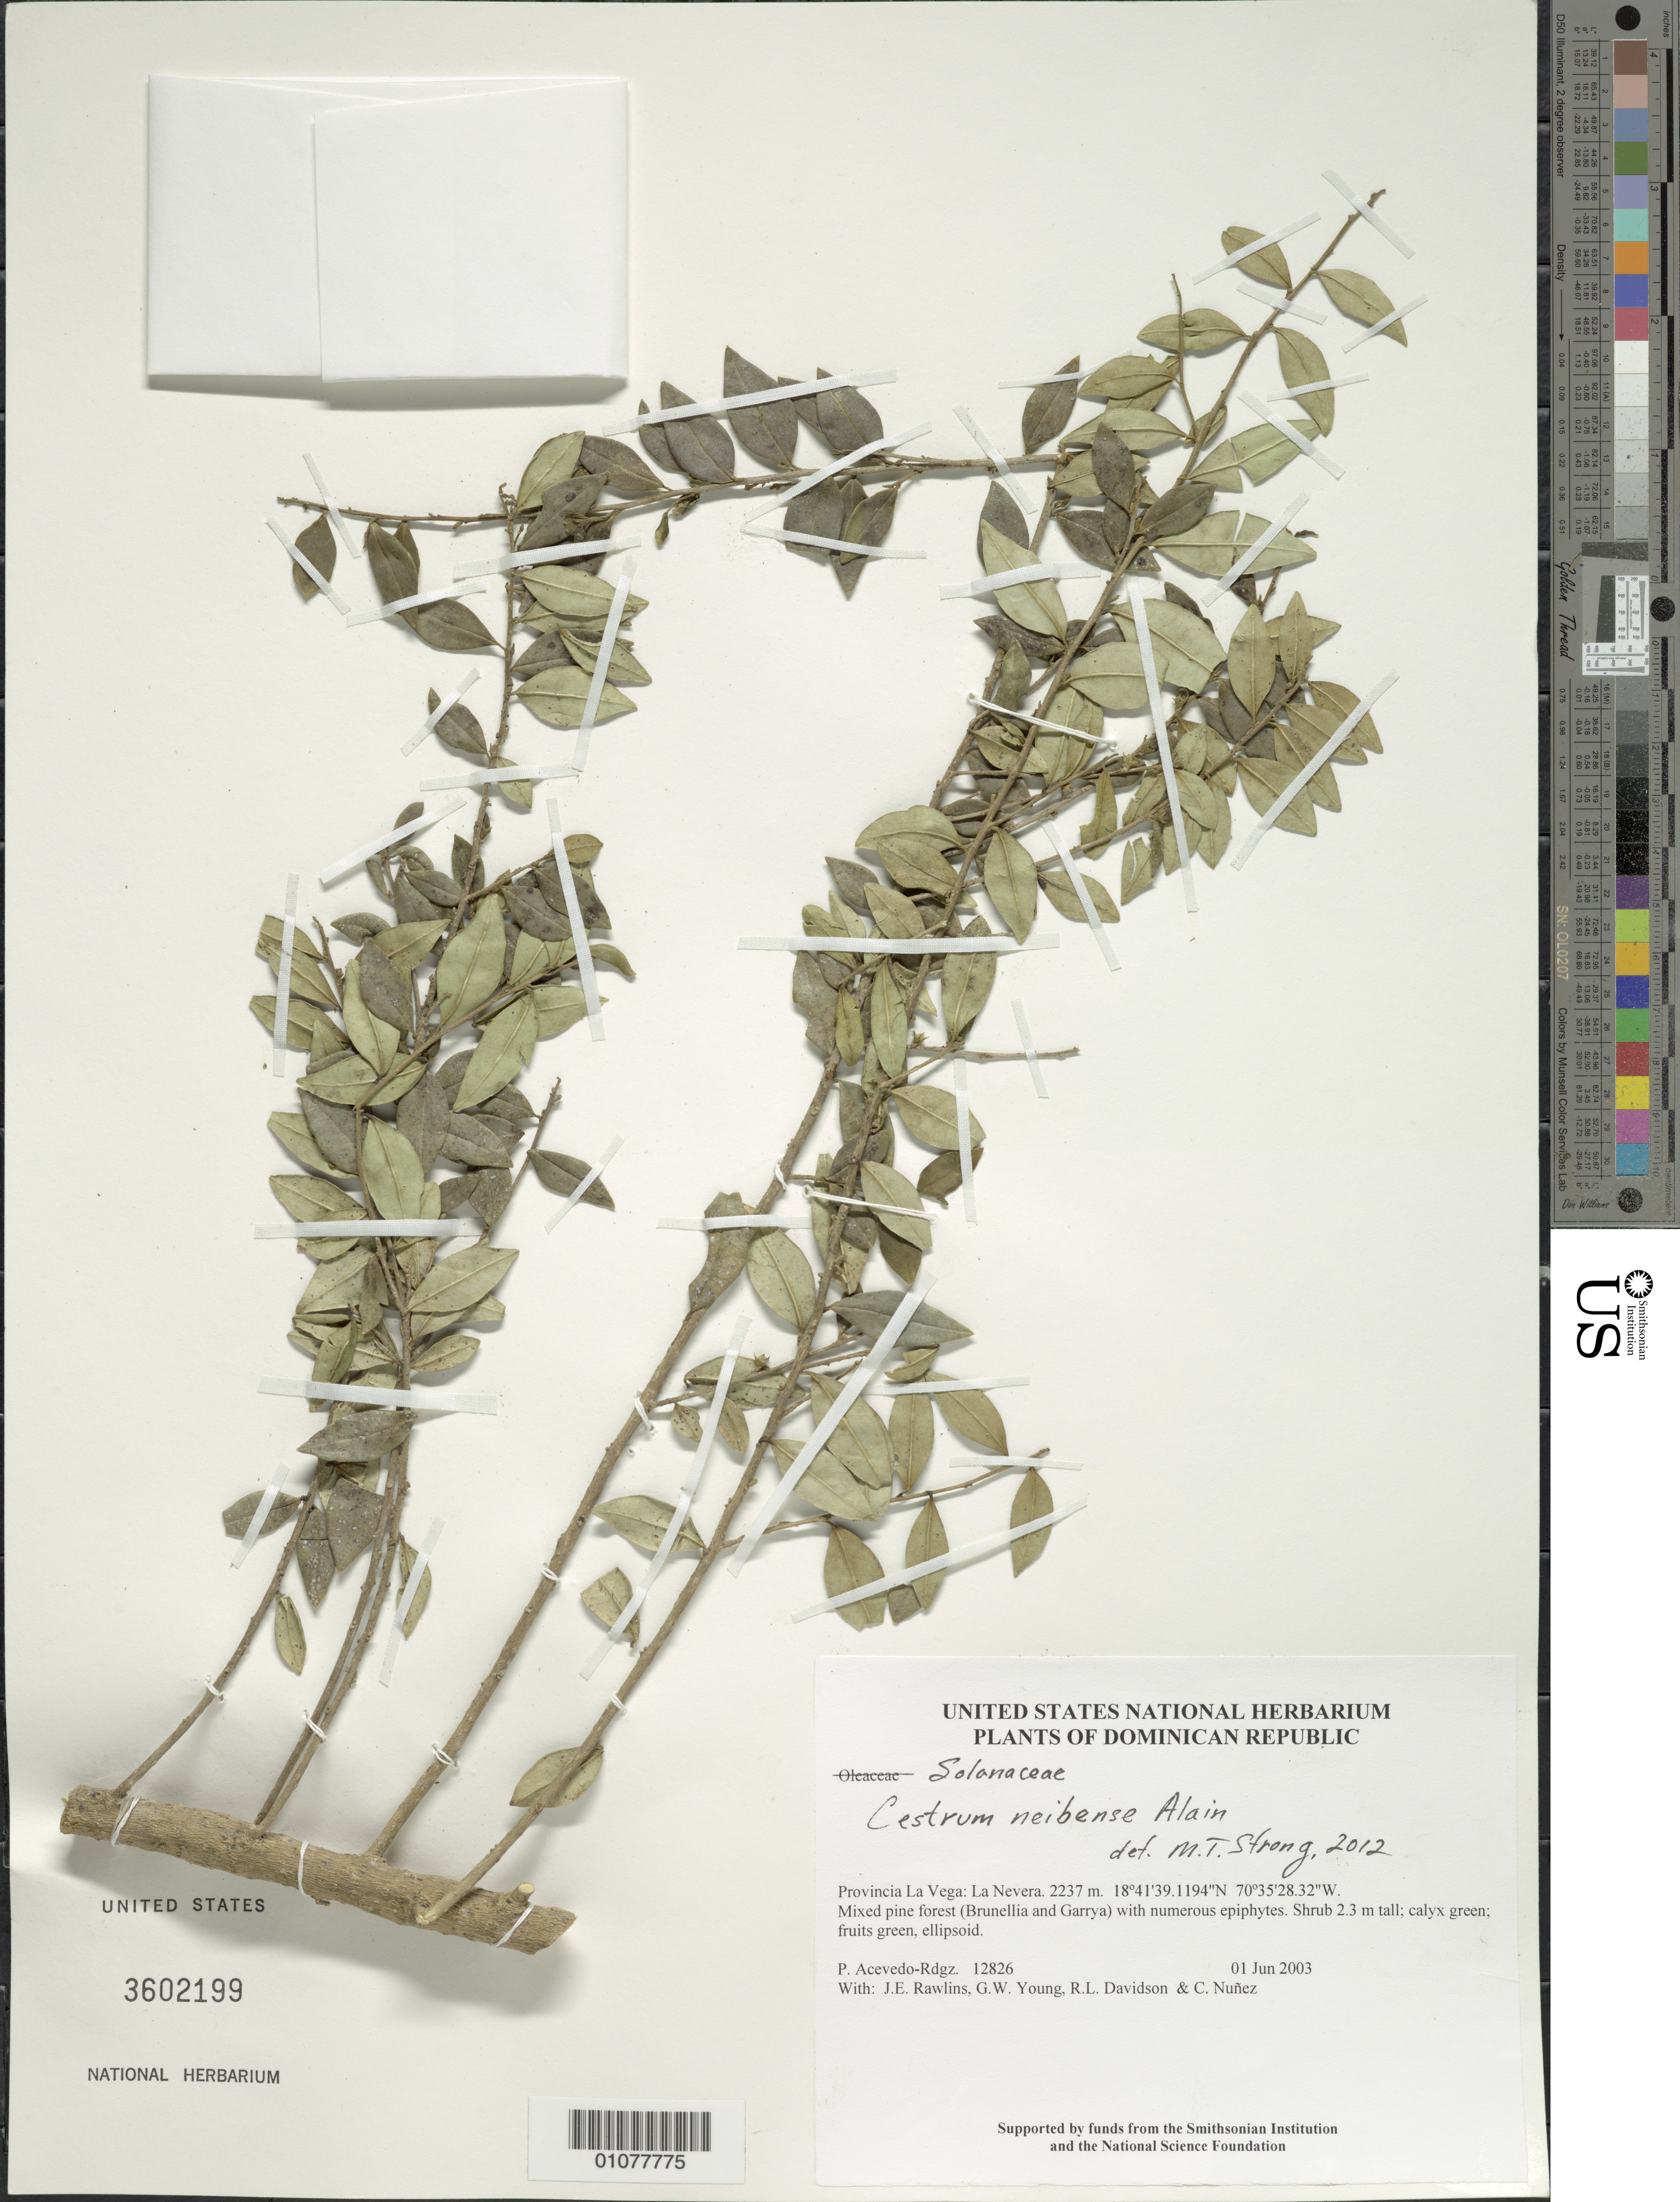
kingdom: Plantae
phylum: Tracheophyta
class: Magnoliopsida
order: Solanales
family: Solanaceae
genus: Cestrum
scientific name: Cestrum neibense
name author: Alain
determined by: Strong, M. T., (US), Smithsonian Institution - National Museum of Natural History (UNITED STATES)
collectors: P. Acevedo-Rodr., J. Rawlins, G. Young, R. Davidson & C. Nunez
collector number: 12826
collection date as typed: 01 Jun 2003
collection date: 2003-06-01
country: Dominican Republic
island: Hispaniola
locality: Provincia La Vega: La Nevera.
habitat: Mixed pine forest (Brunellia and Garrya) with numerous epiphytes.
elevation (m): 2237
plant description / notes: NY, K, MO, GH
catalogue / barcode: US 3602199